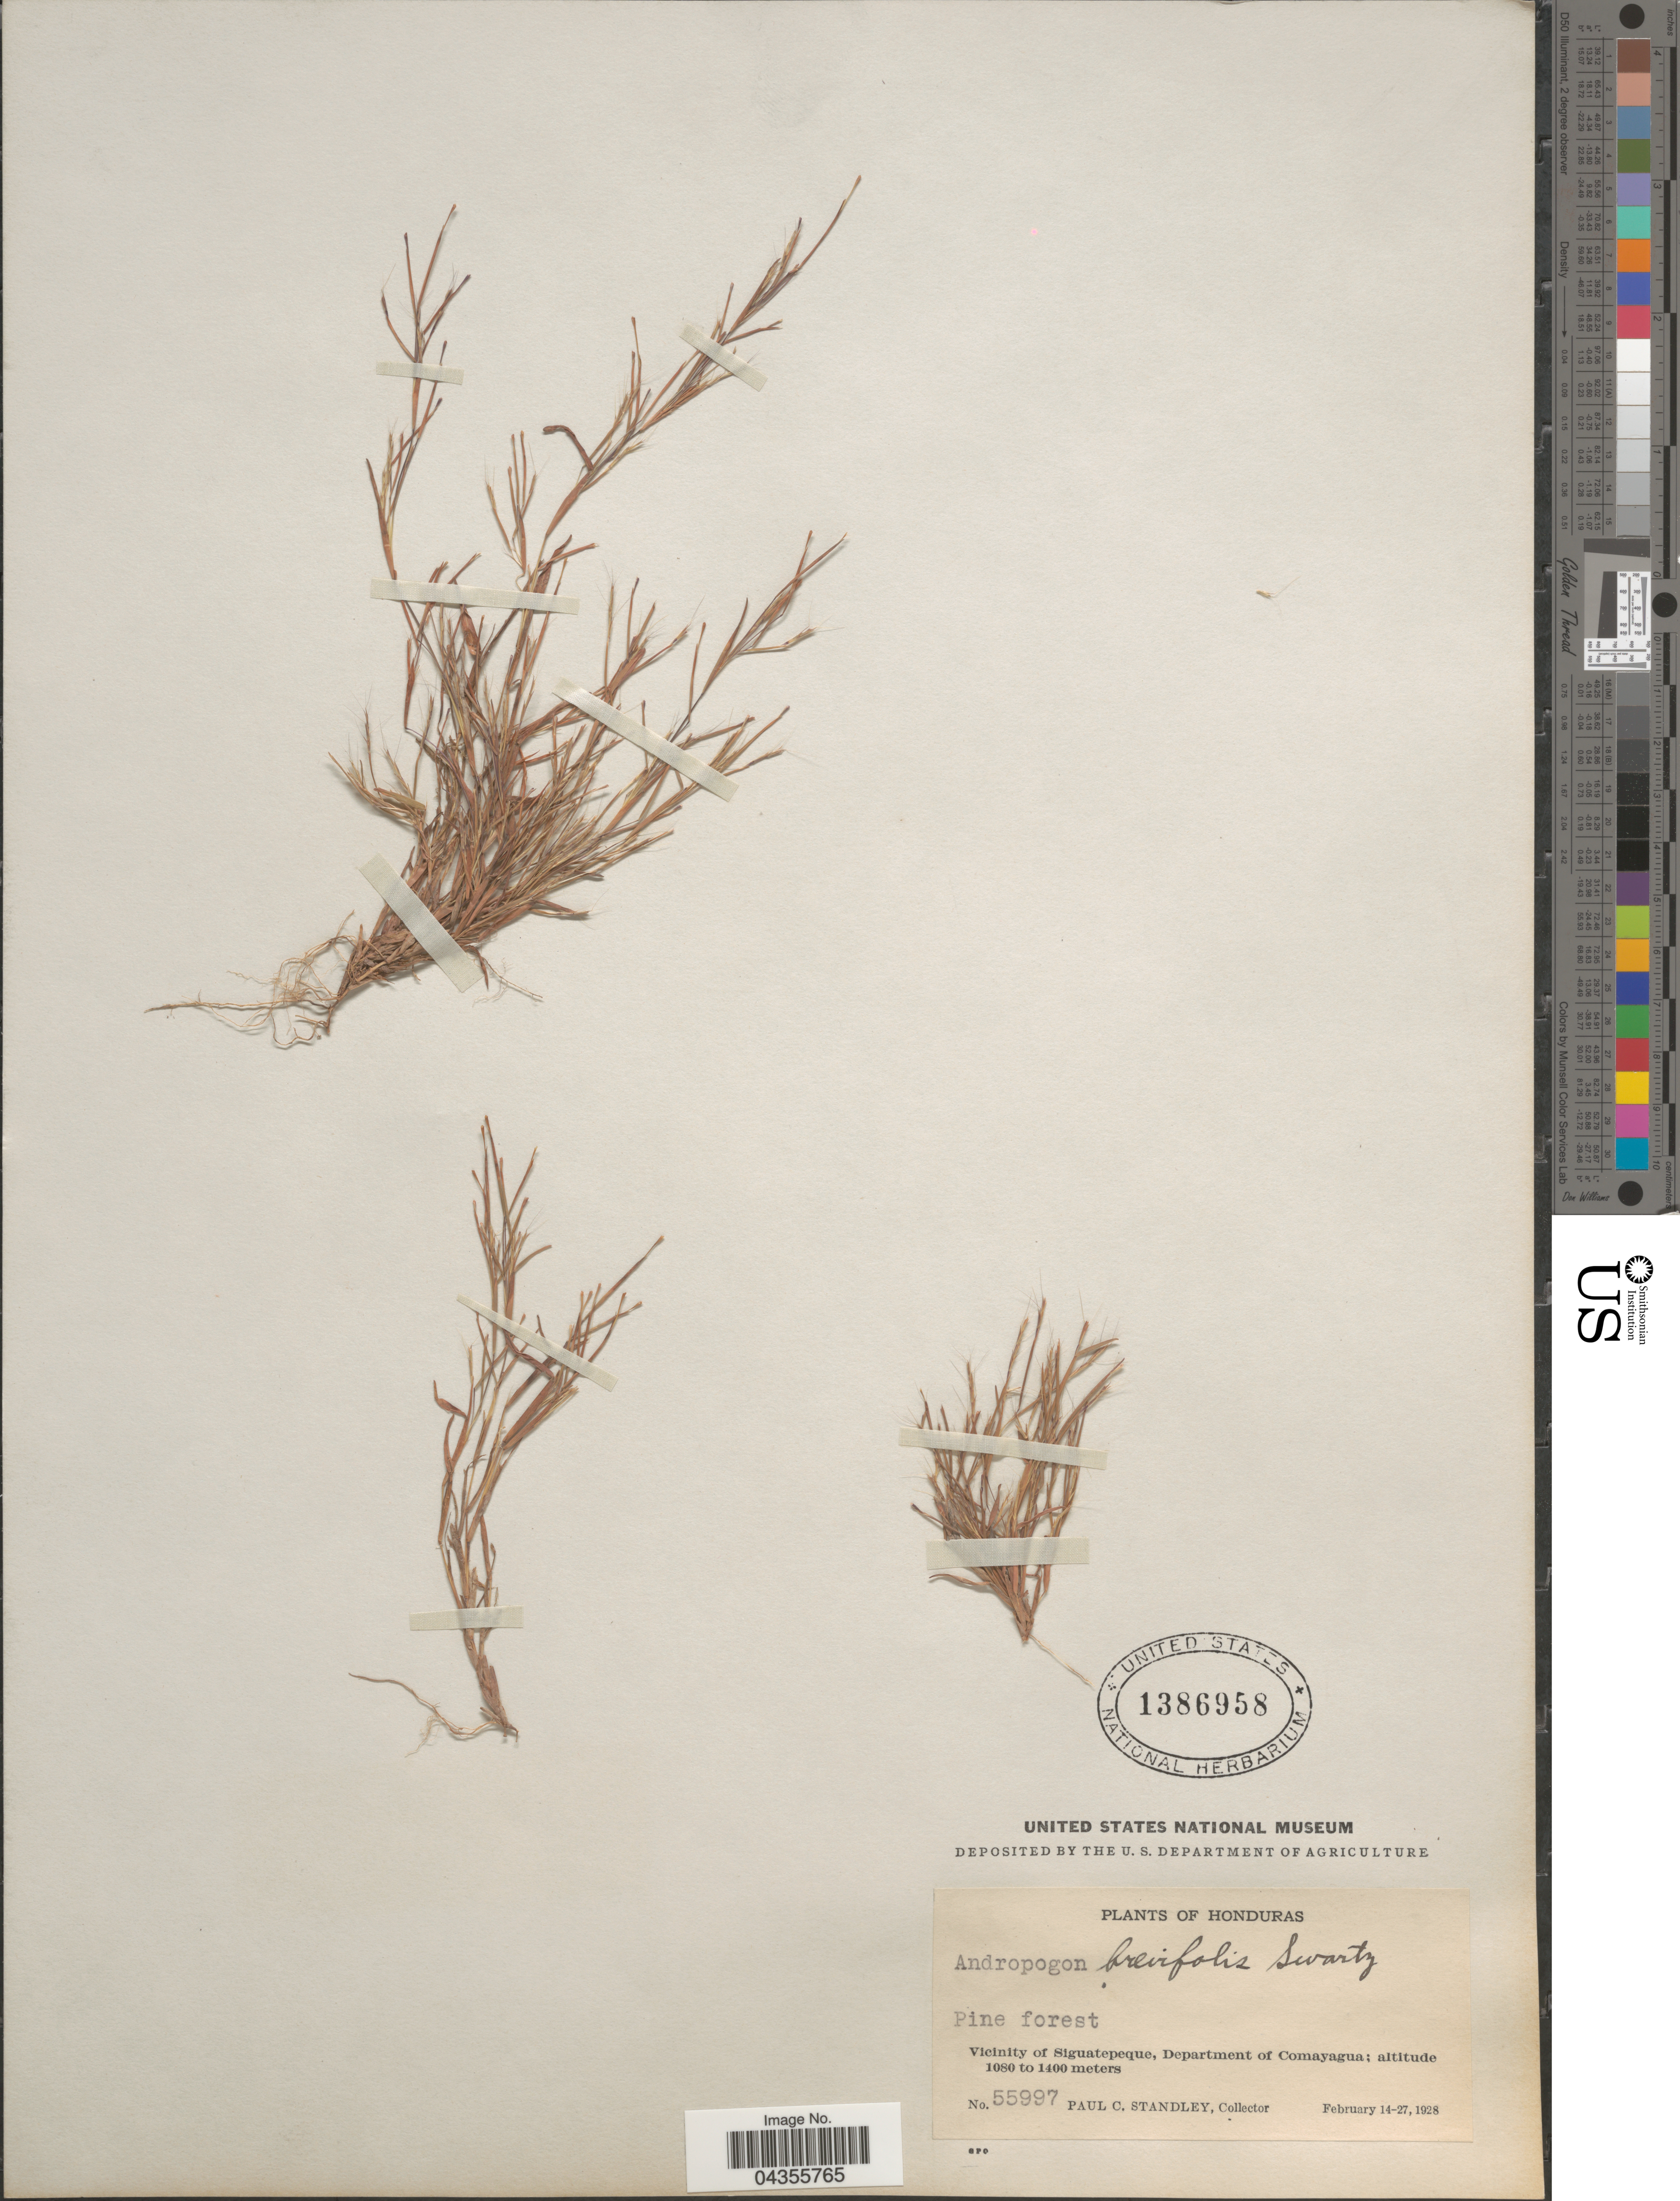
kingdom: Plantae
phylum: Tracheophyta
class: Liliopsida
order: Poales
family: Poaceae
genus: Schizachyrium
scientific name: Schizachyrium brevifolium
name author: (Sw.) Nees ex Büse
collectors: P. C. Standley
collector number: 55997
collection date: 1928-02-14/1928-02-27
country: Honduras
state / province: Comayagua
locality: Pine forest. Vicinity of Siguatepeque, Department of Comayagua.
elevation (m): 1080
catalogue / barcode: US 1386958